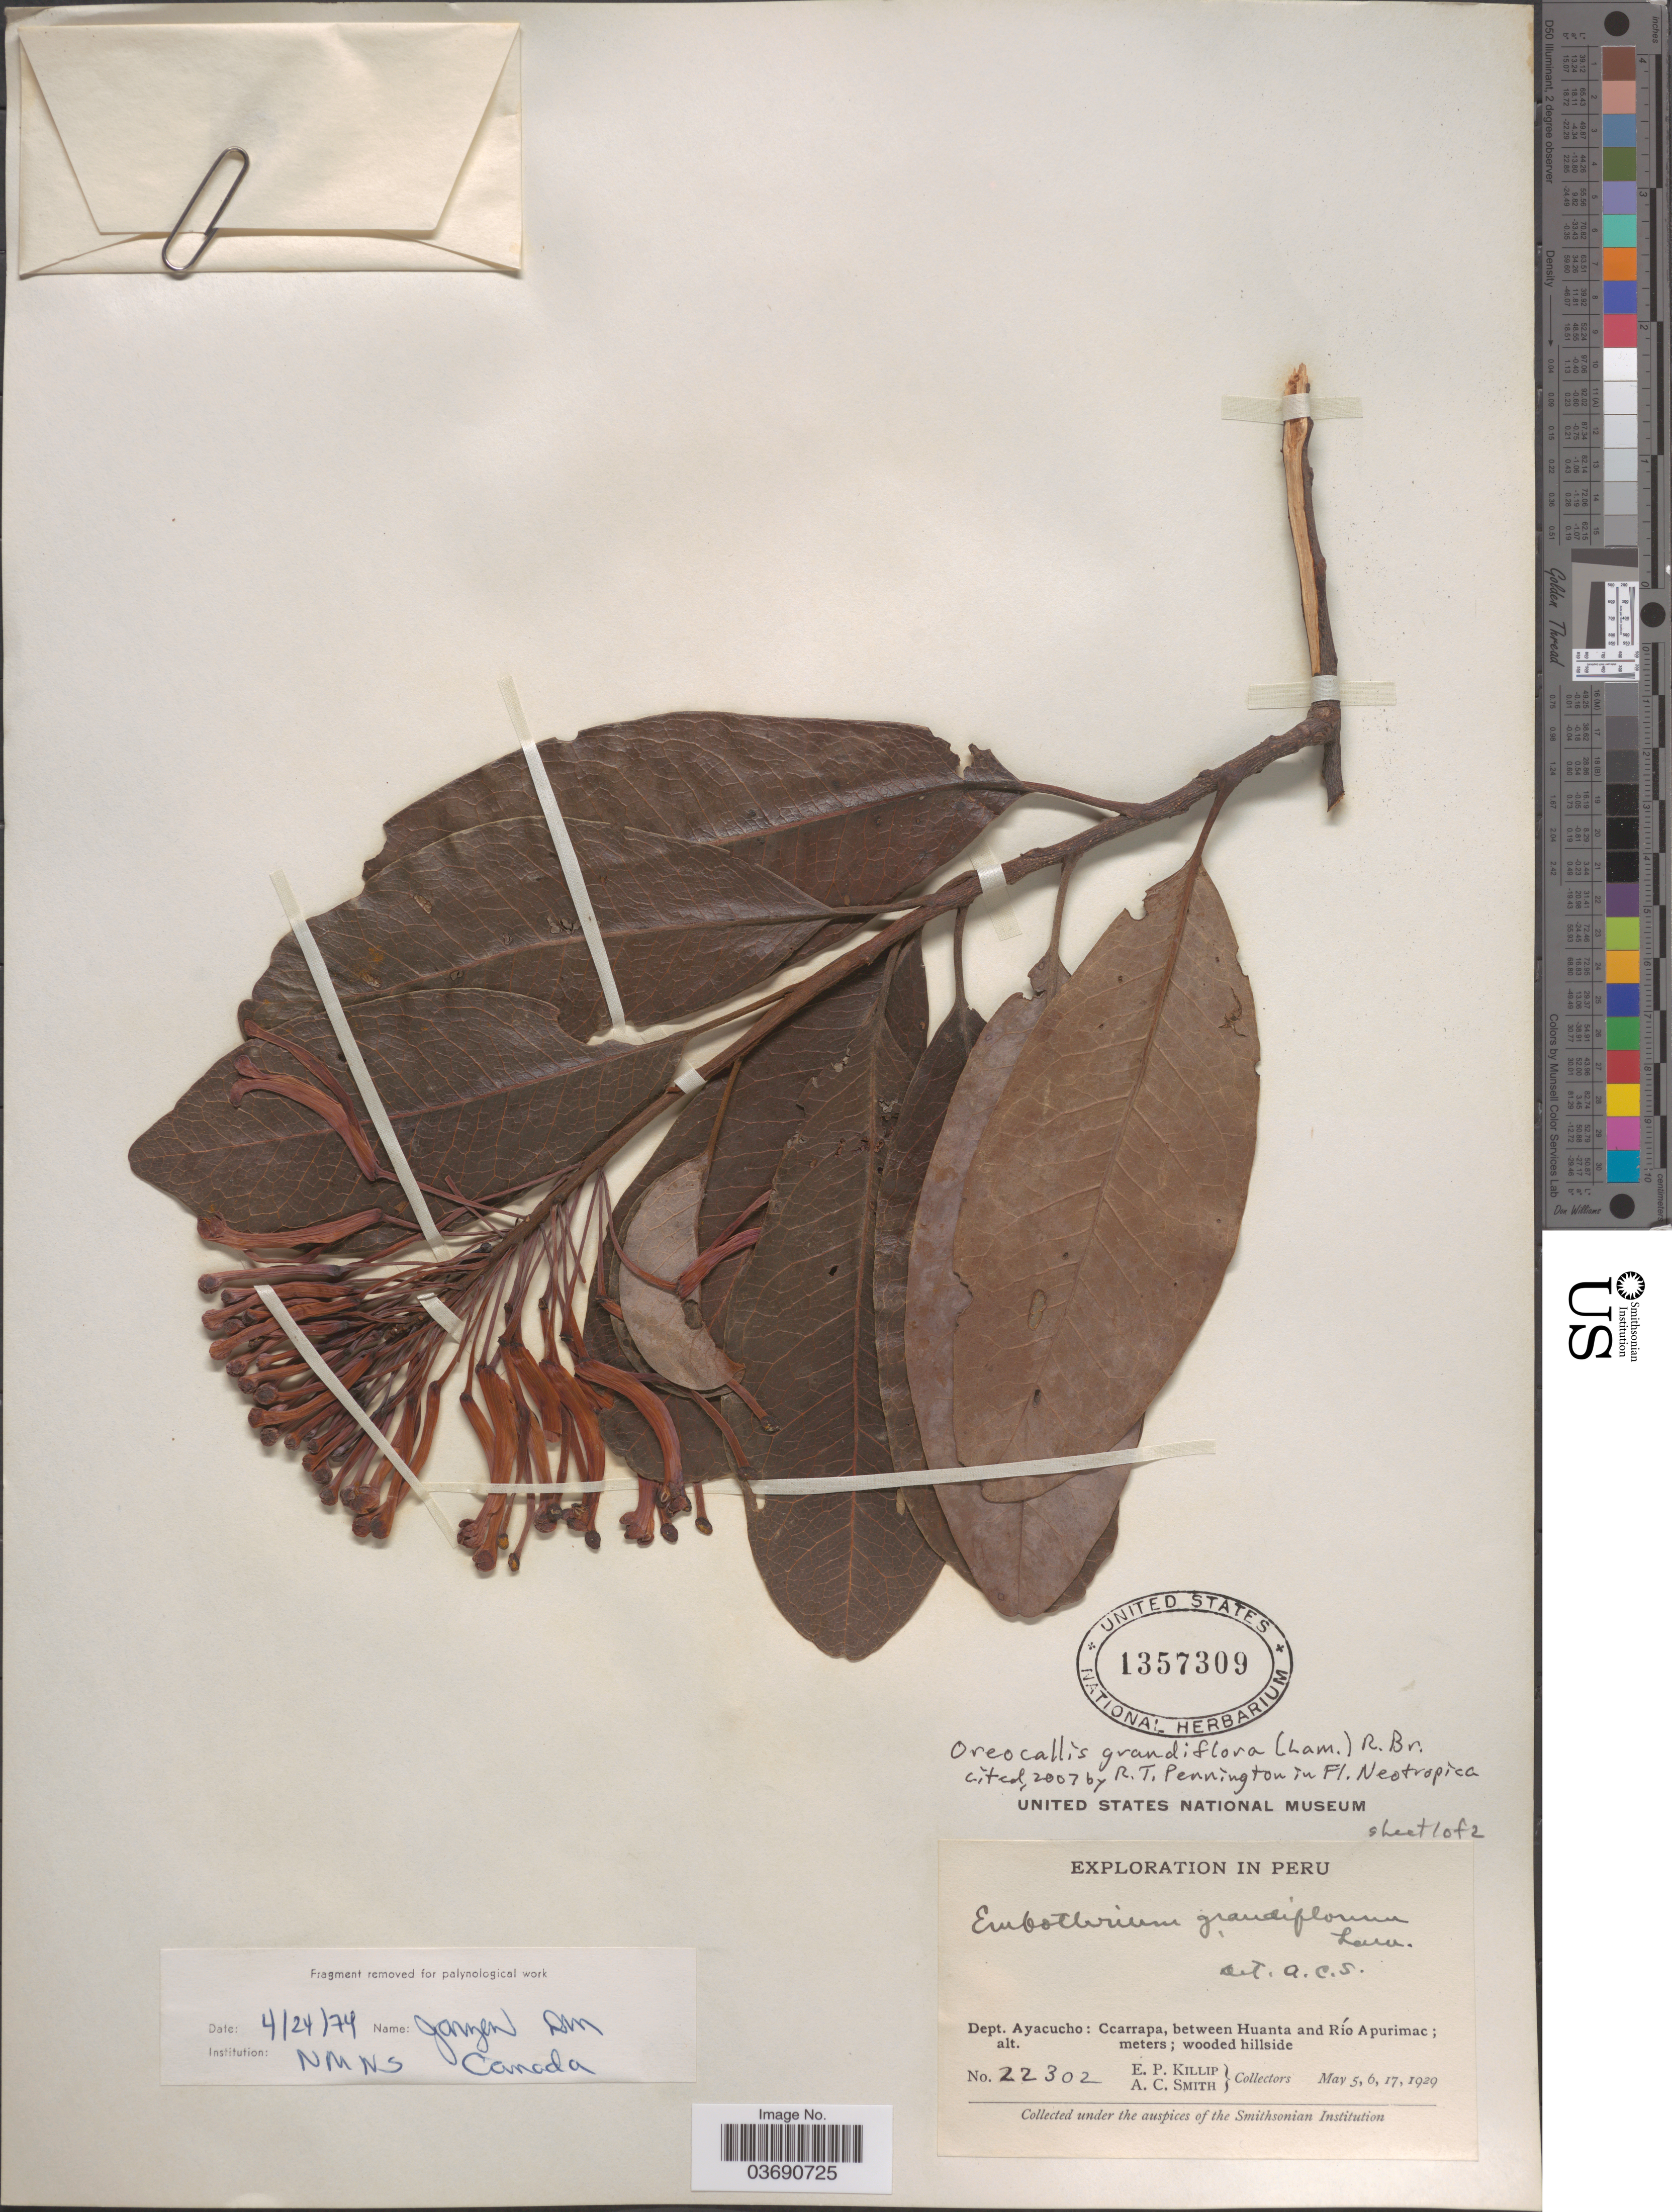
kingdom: Plantae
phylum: Tracheophyta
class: Magnoliopsida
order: Proteales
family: Proteaceae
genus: Oreocallis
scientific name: Oreocallis grandiflora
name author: (Lam.) R. Br.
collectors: E. P. Killip & A. C. Smith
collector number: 22302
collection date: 1929-05-05/1929-05-17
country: Peru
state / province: Ayacucho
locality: Dept. Ayacucho: Ccarrapa, between Huanta and Río Apurimac; wooded hillside.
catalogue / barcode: US 1357309